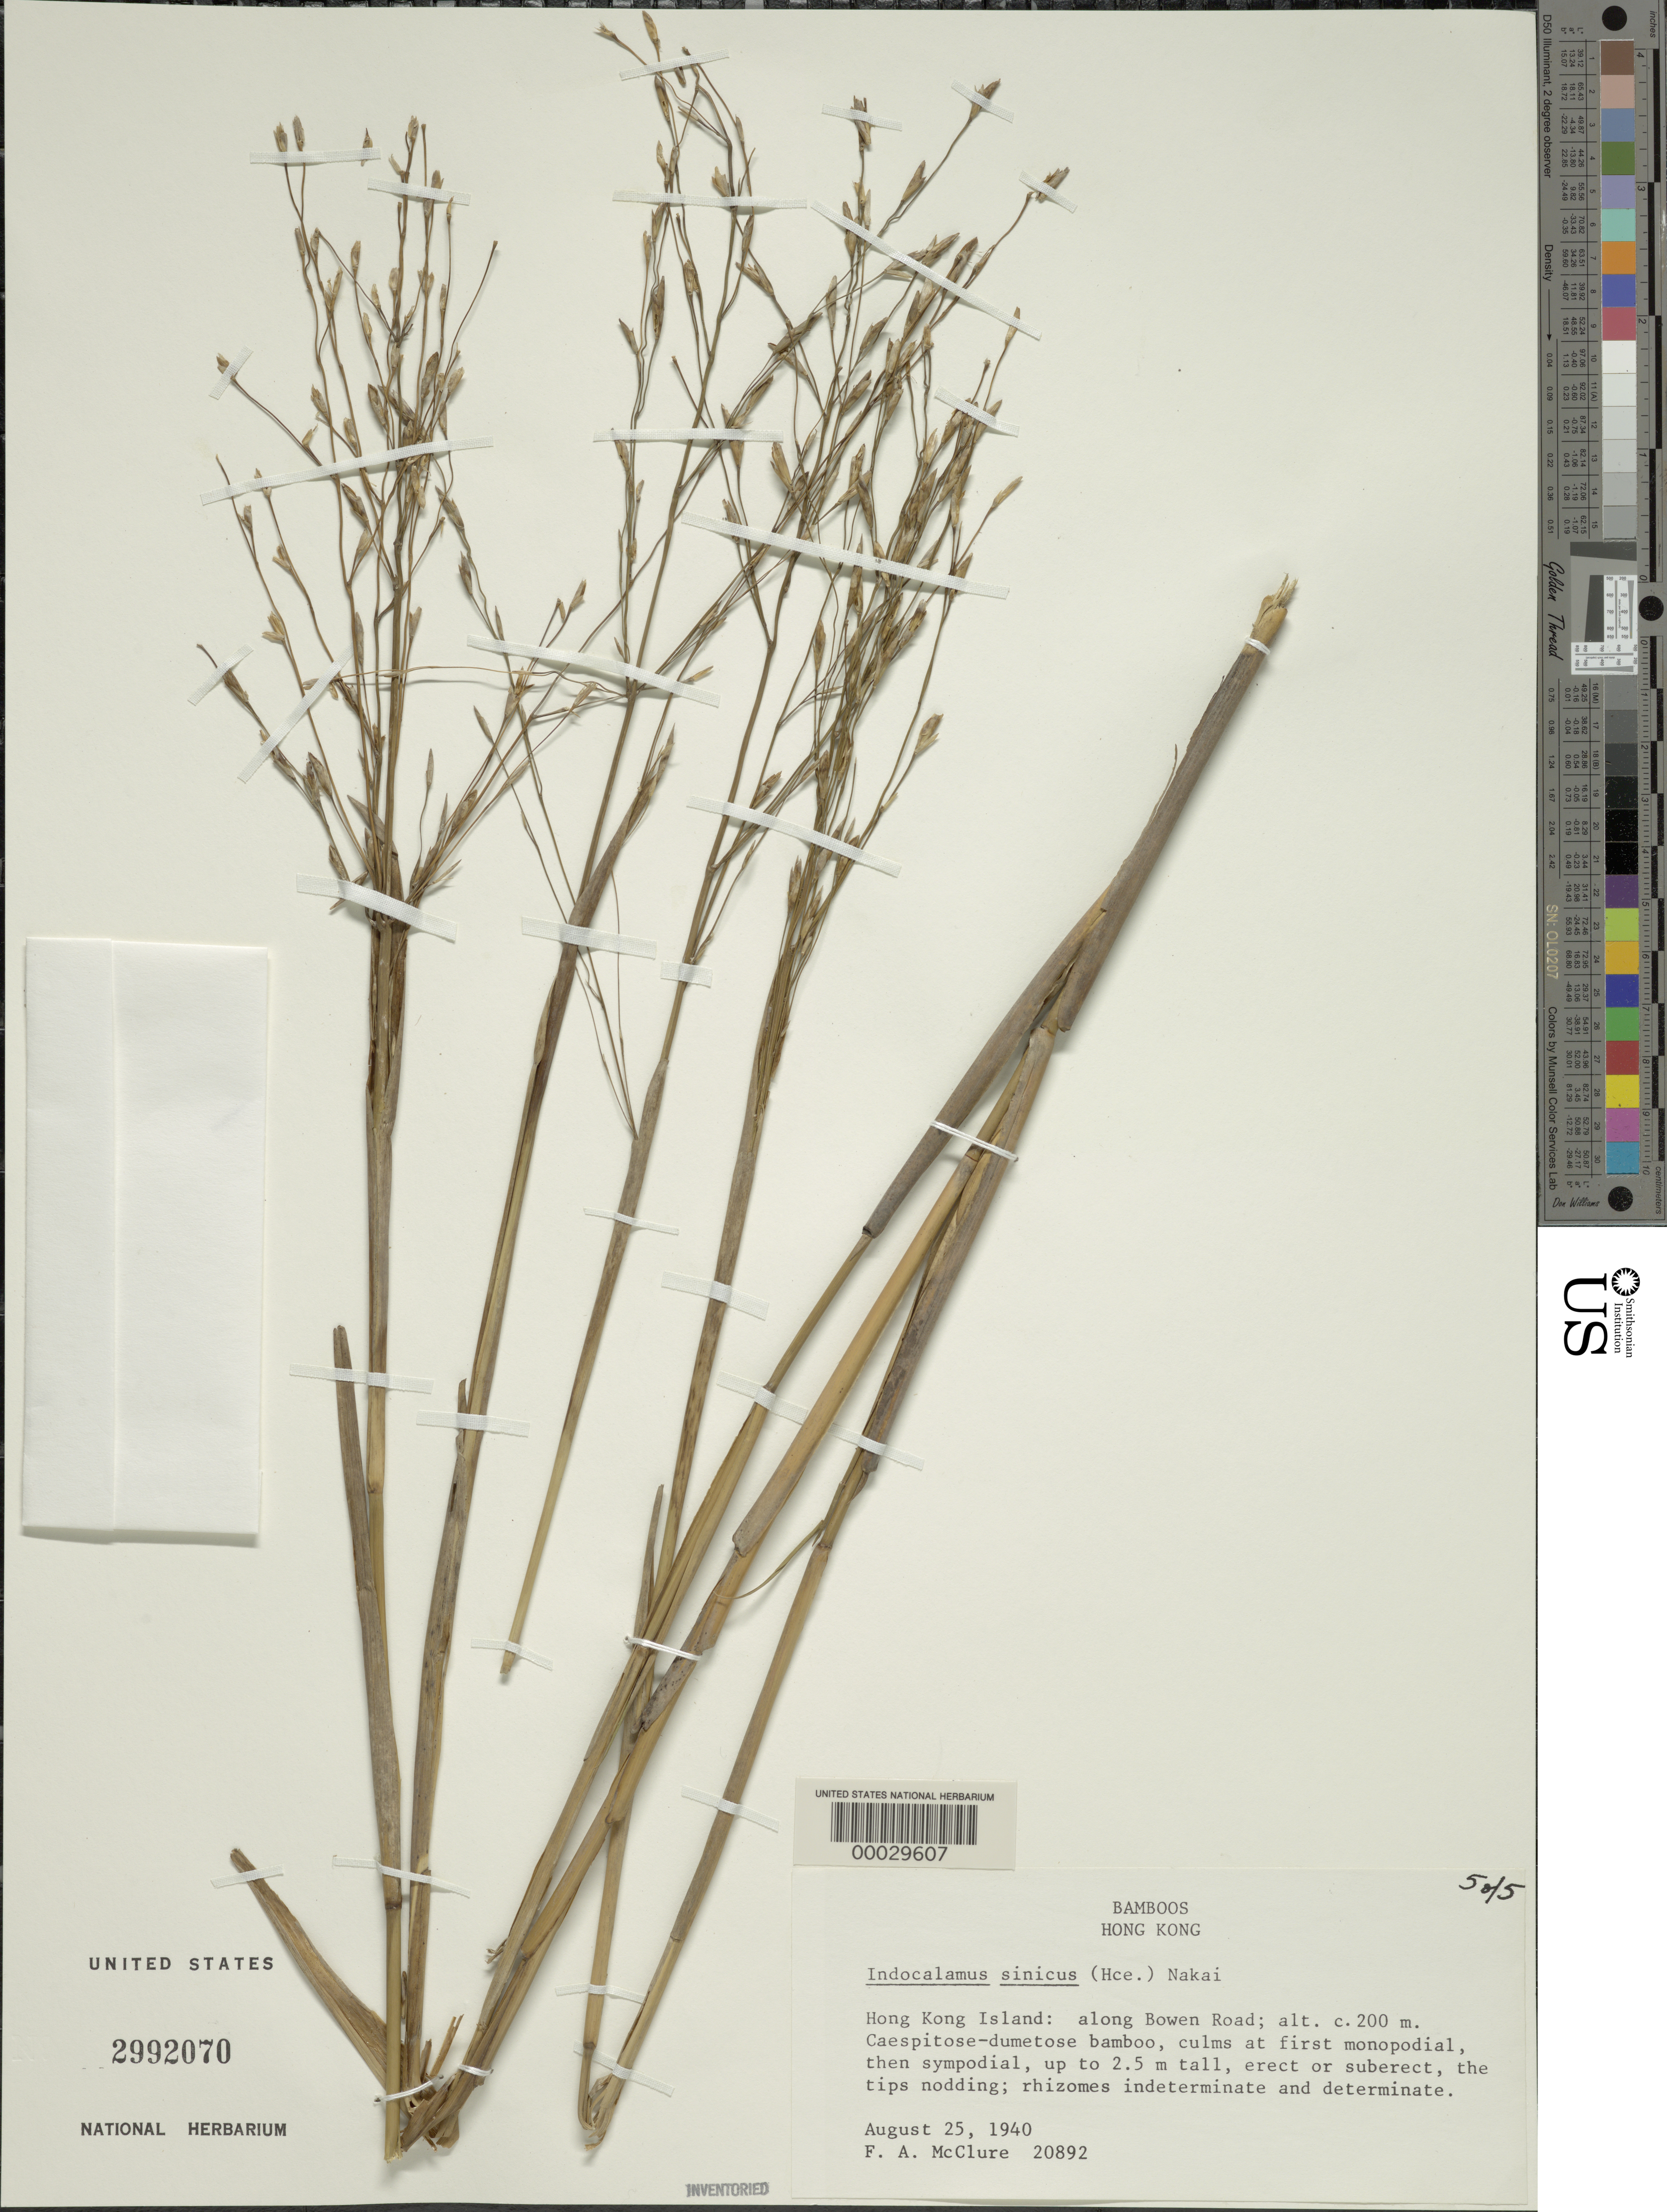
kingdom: Plantae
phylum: Tracheophyta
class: Liliopsida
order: Poales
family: Poaceae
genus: Indocalamus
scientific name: Indocalamus sinicus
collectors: F. A. McClure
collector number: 20892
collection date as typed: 25 Aug 1940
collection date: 1940-08-25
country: China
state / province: Hong Kong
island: Hong Kong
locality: Bowen road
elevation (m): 200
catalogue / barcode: US 2992070